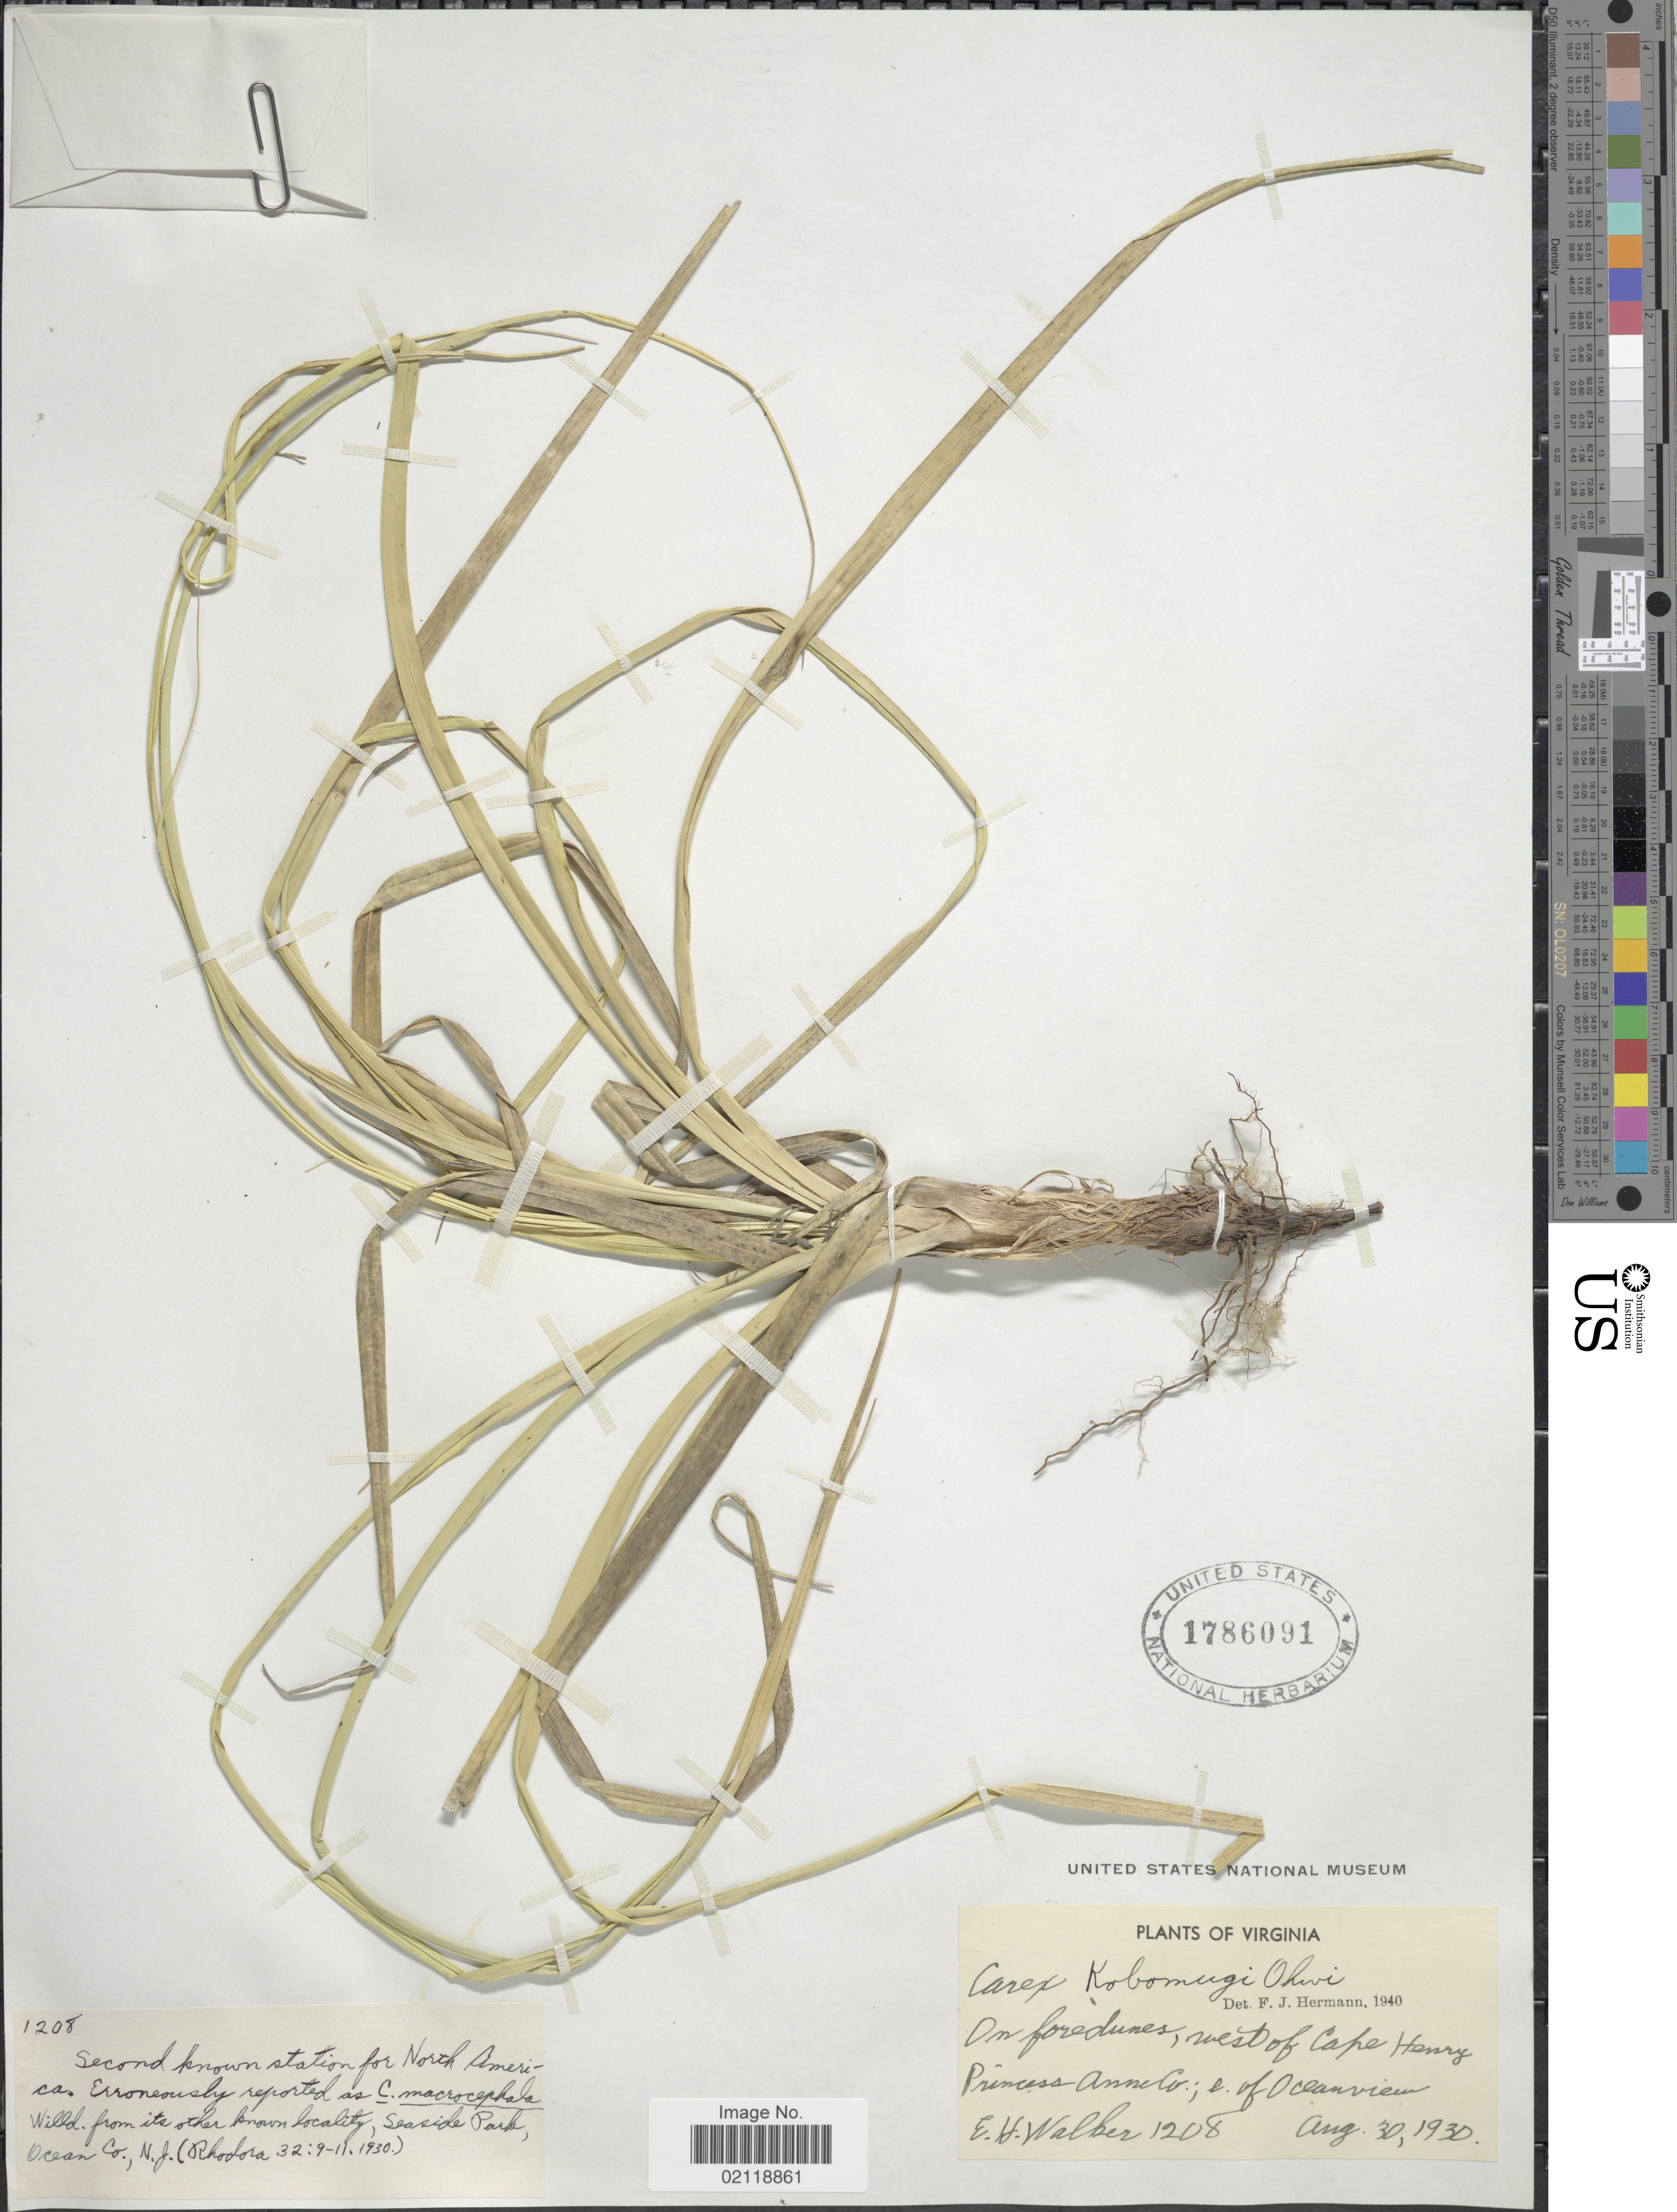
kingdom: Plantae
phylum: Tracheophyta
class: Liliopsida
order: Poales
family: Cyperaceae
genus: Carex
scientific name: Carex kobomugi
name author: Ohwi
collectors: E. H. Walker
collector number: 1208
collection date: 1930-08-30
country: United States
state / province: Virginia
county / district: City of Virginia Beach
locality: On foredunes, west of Cape Henry, Princes Anne Co.; e. of Oceanview.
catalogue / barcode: US 1786091